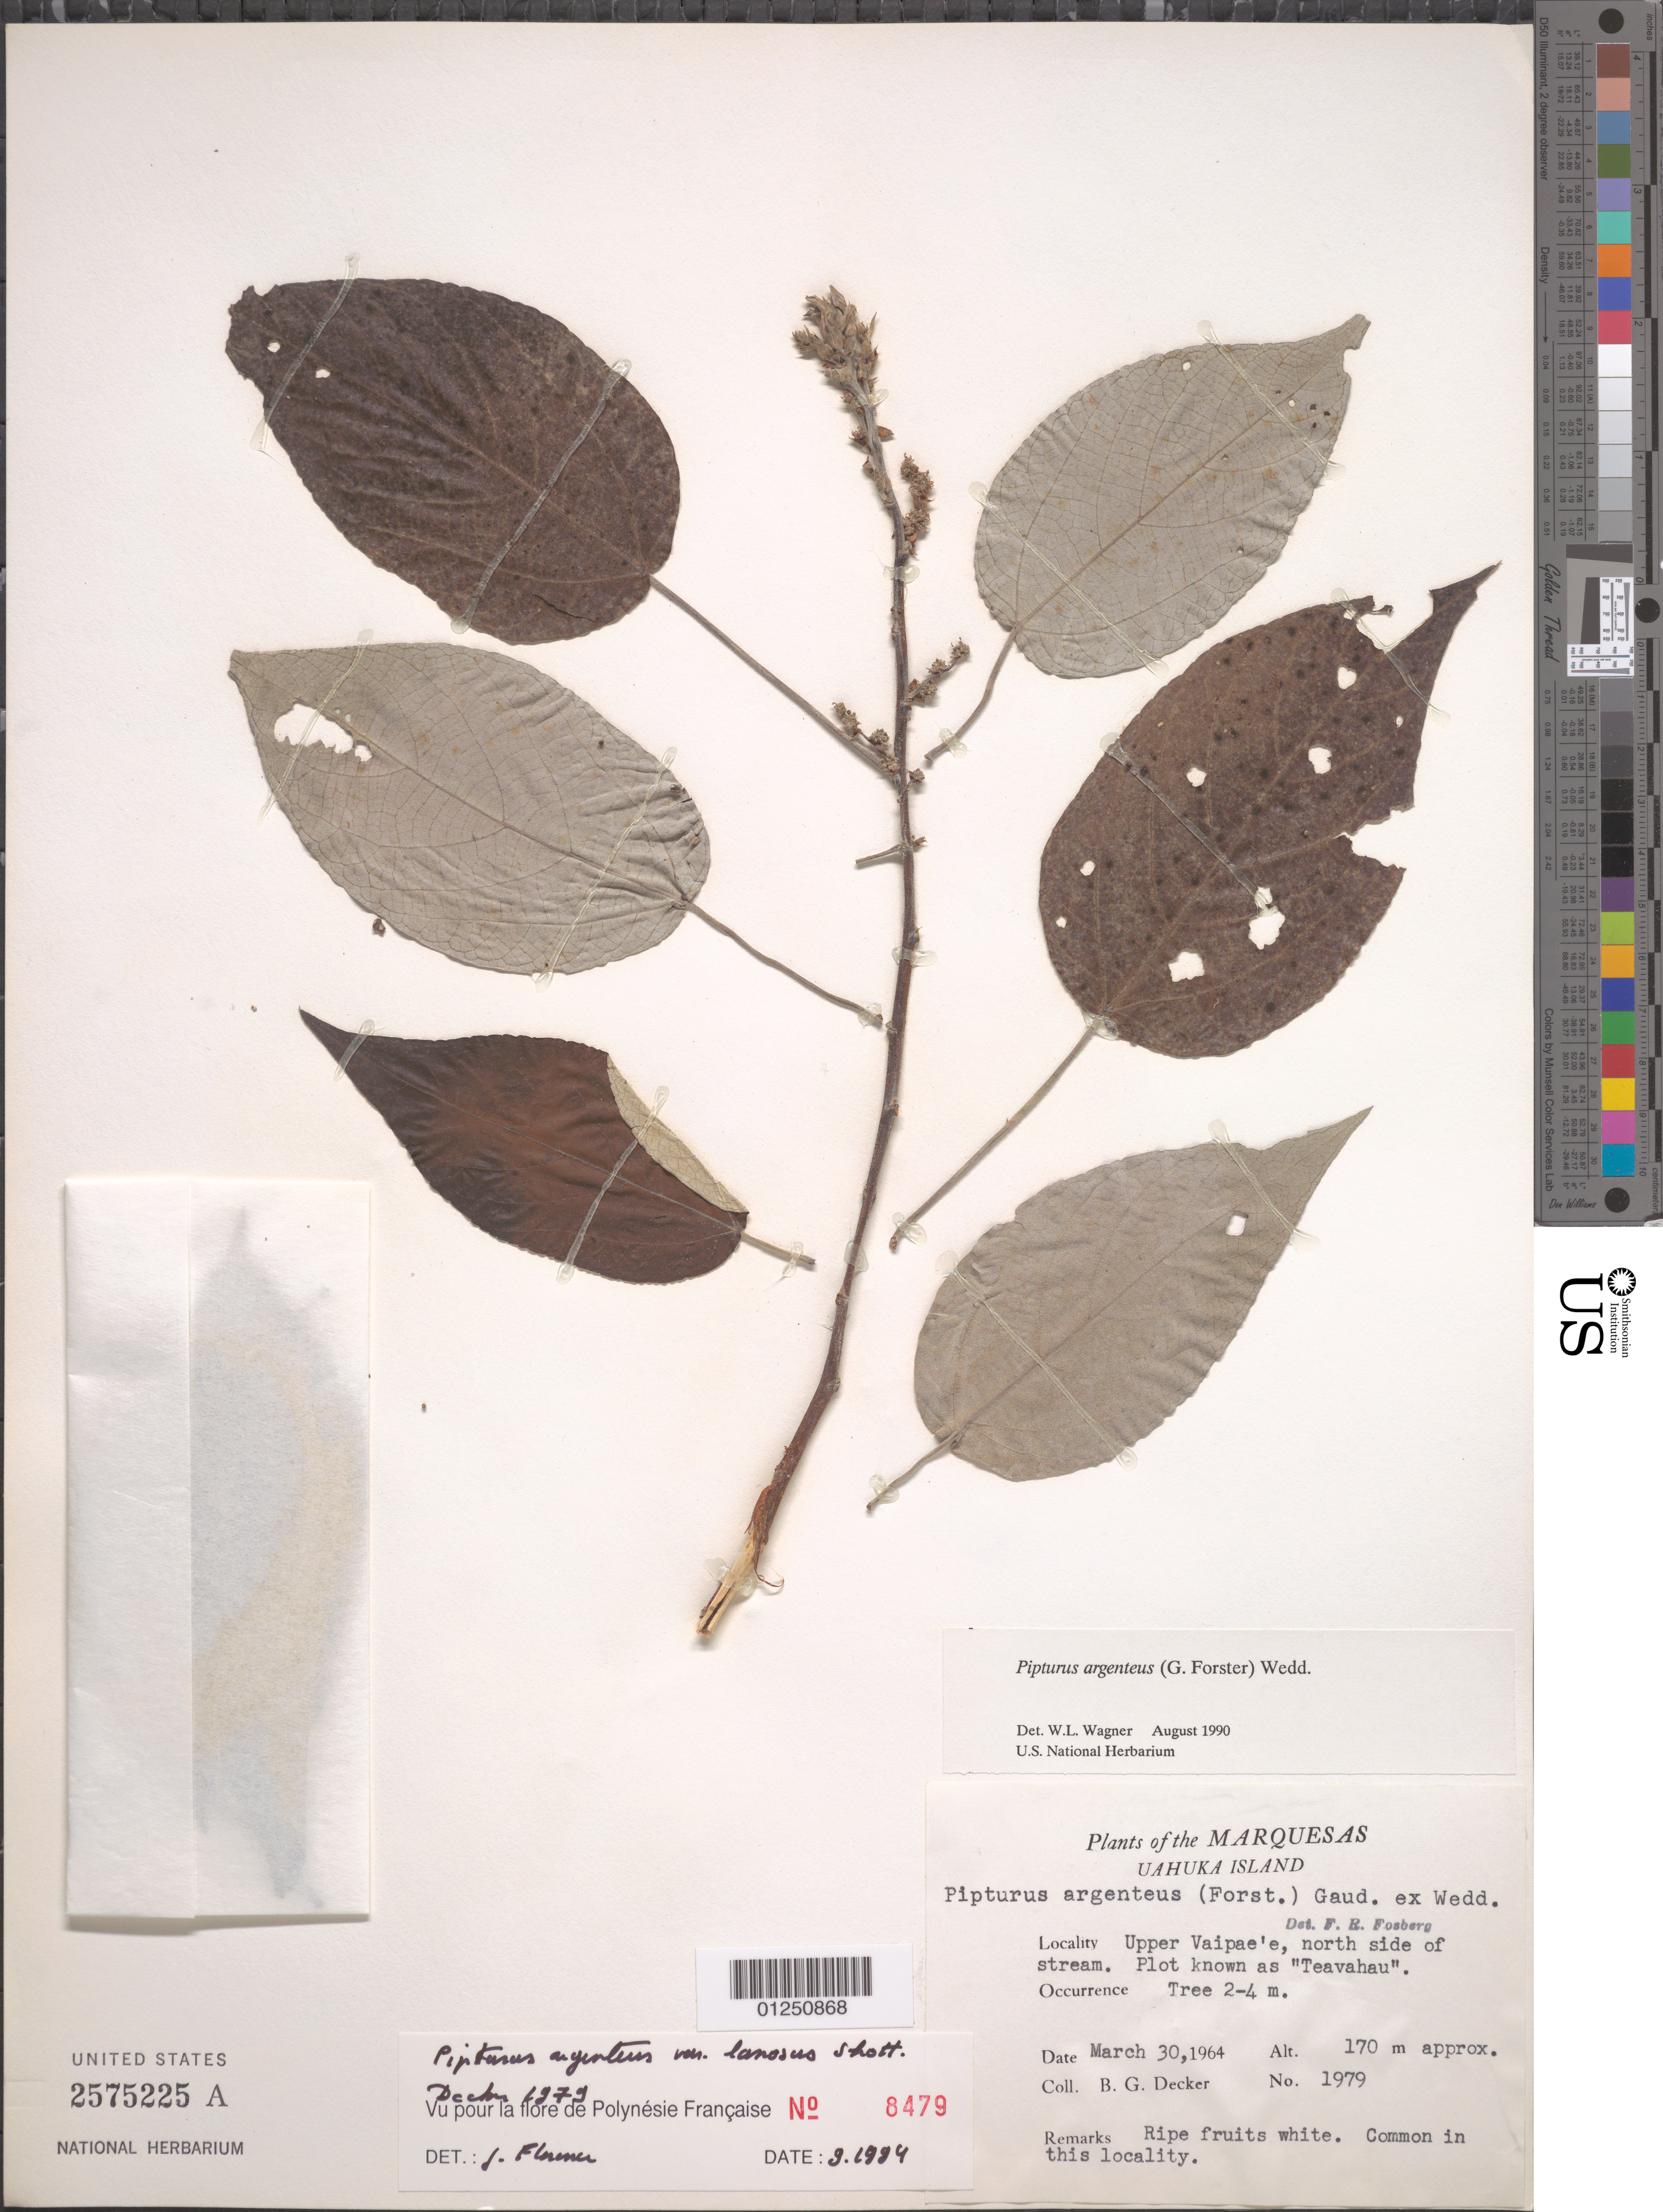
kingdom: Plantae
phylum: Tracheophyta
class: Magnoliopsida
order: Rosales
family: Urticaceae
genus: Pipturus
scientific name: Pipturus argenteus var. lanosus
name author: Schott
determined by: Florence, J.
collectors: B. G. Decker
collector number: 1979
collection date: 1964-03-30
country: French Polynesia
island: Ua Huka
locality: Upper Vaipae'e, N side of stream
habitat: Teavahau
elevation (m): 170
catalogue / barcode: US 2575225A